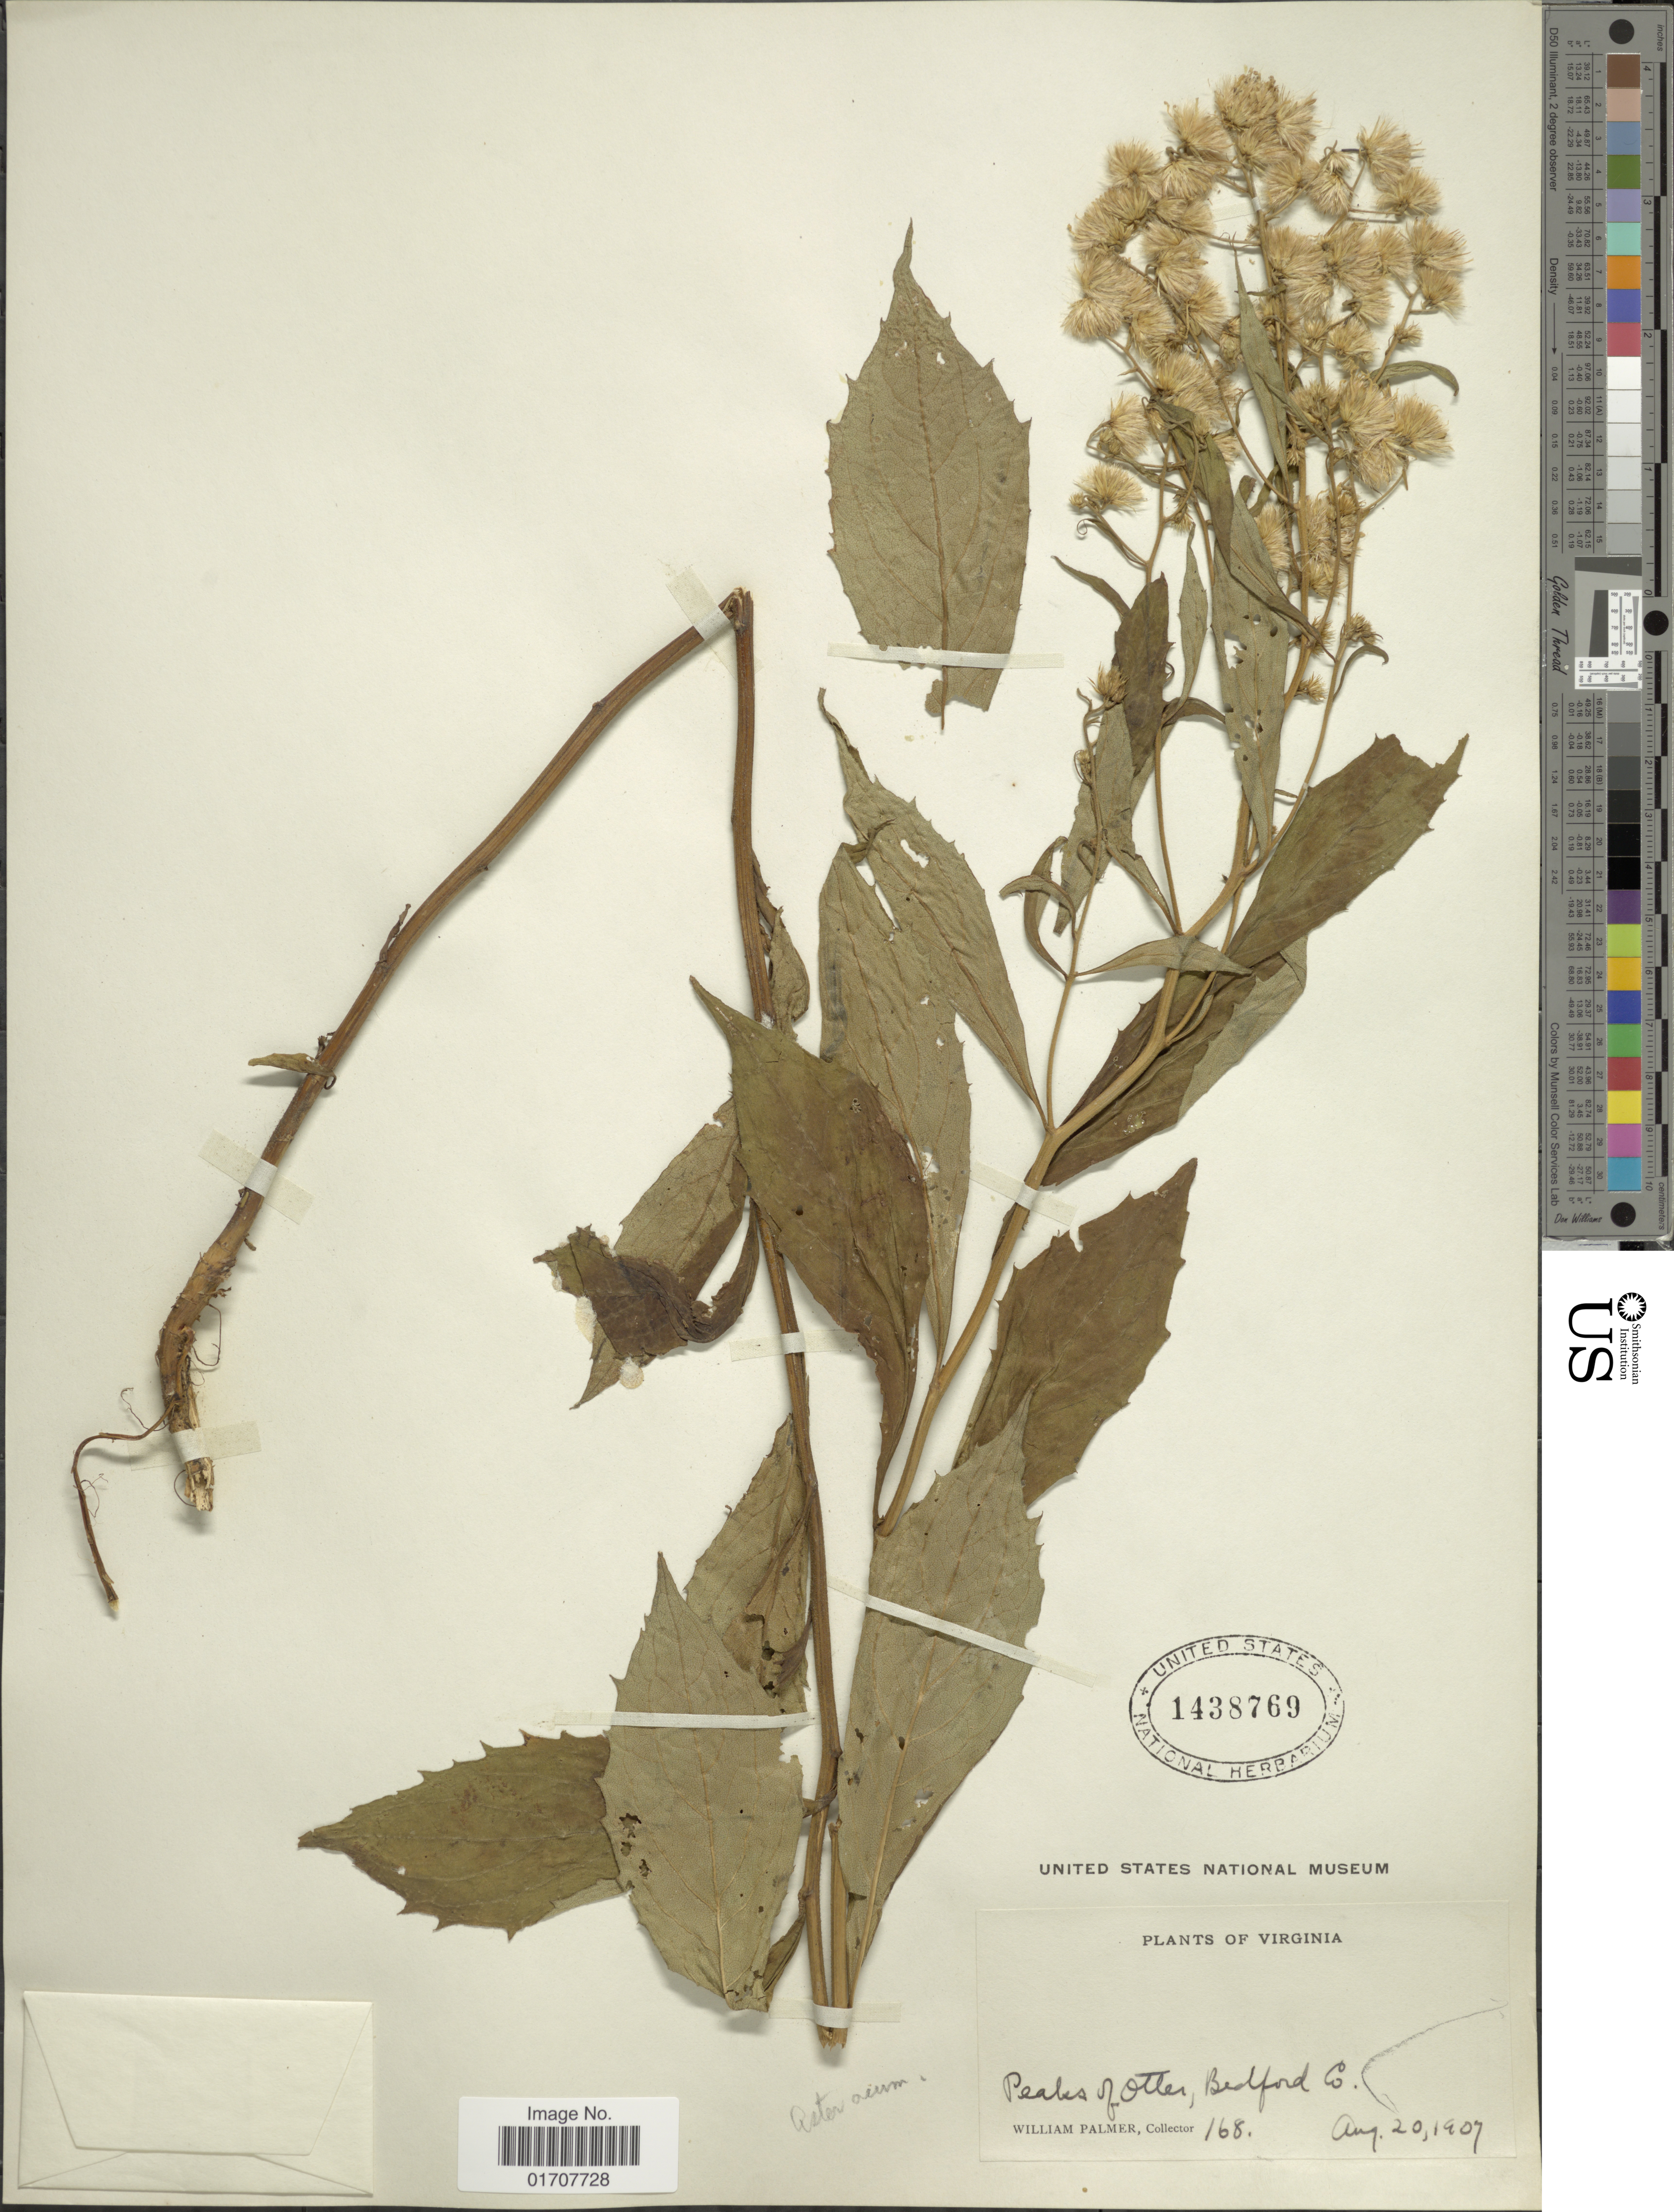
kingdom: Plantae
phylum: Tracheophyta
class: Magnoliopsida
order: Asterales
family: Asteraceae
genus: Oclemena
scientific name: Oclemena acuminata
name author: (Michx.) Greene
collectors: W. Palmer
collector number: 168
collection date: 1907-08-20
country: United States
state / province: Virginia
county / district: Bedford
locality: Peaks of Otter, Bedford Co.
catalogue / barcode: US 1438769